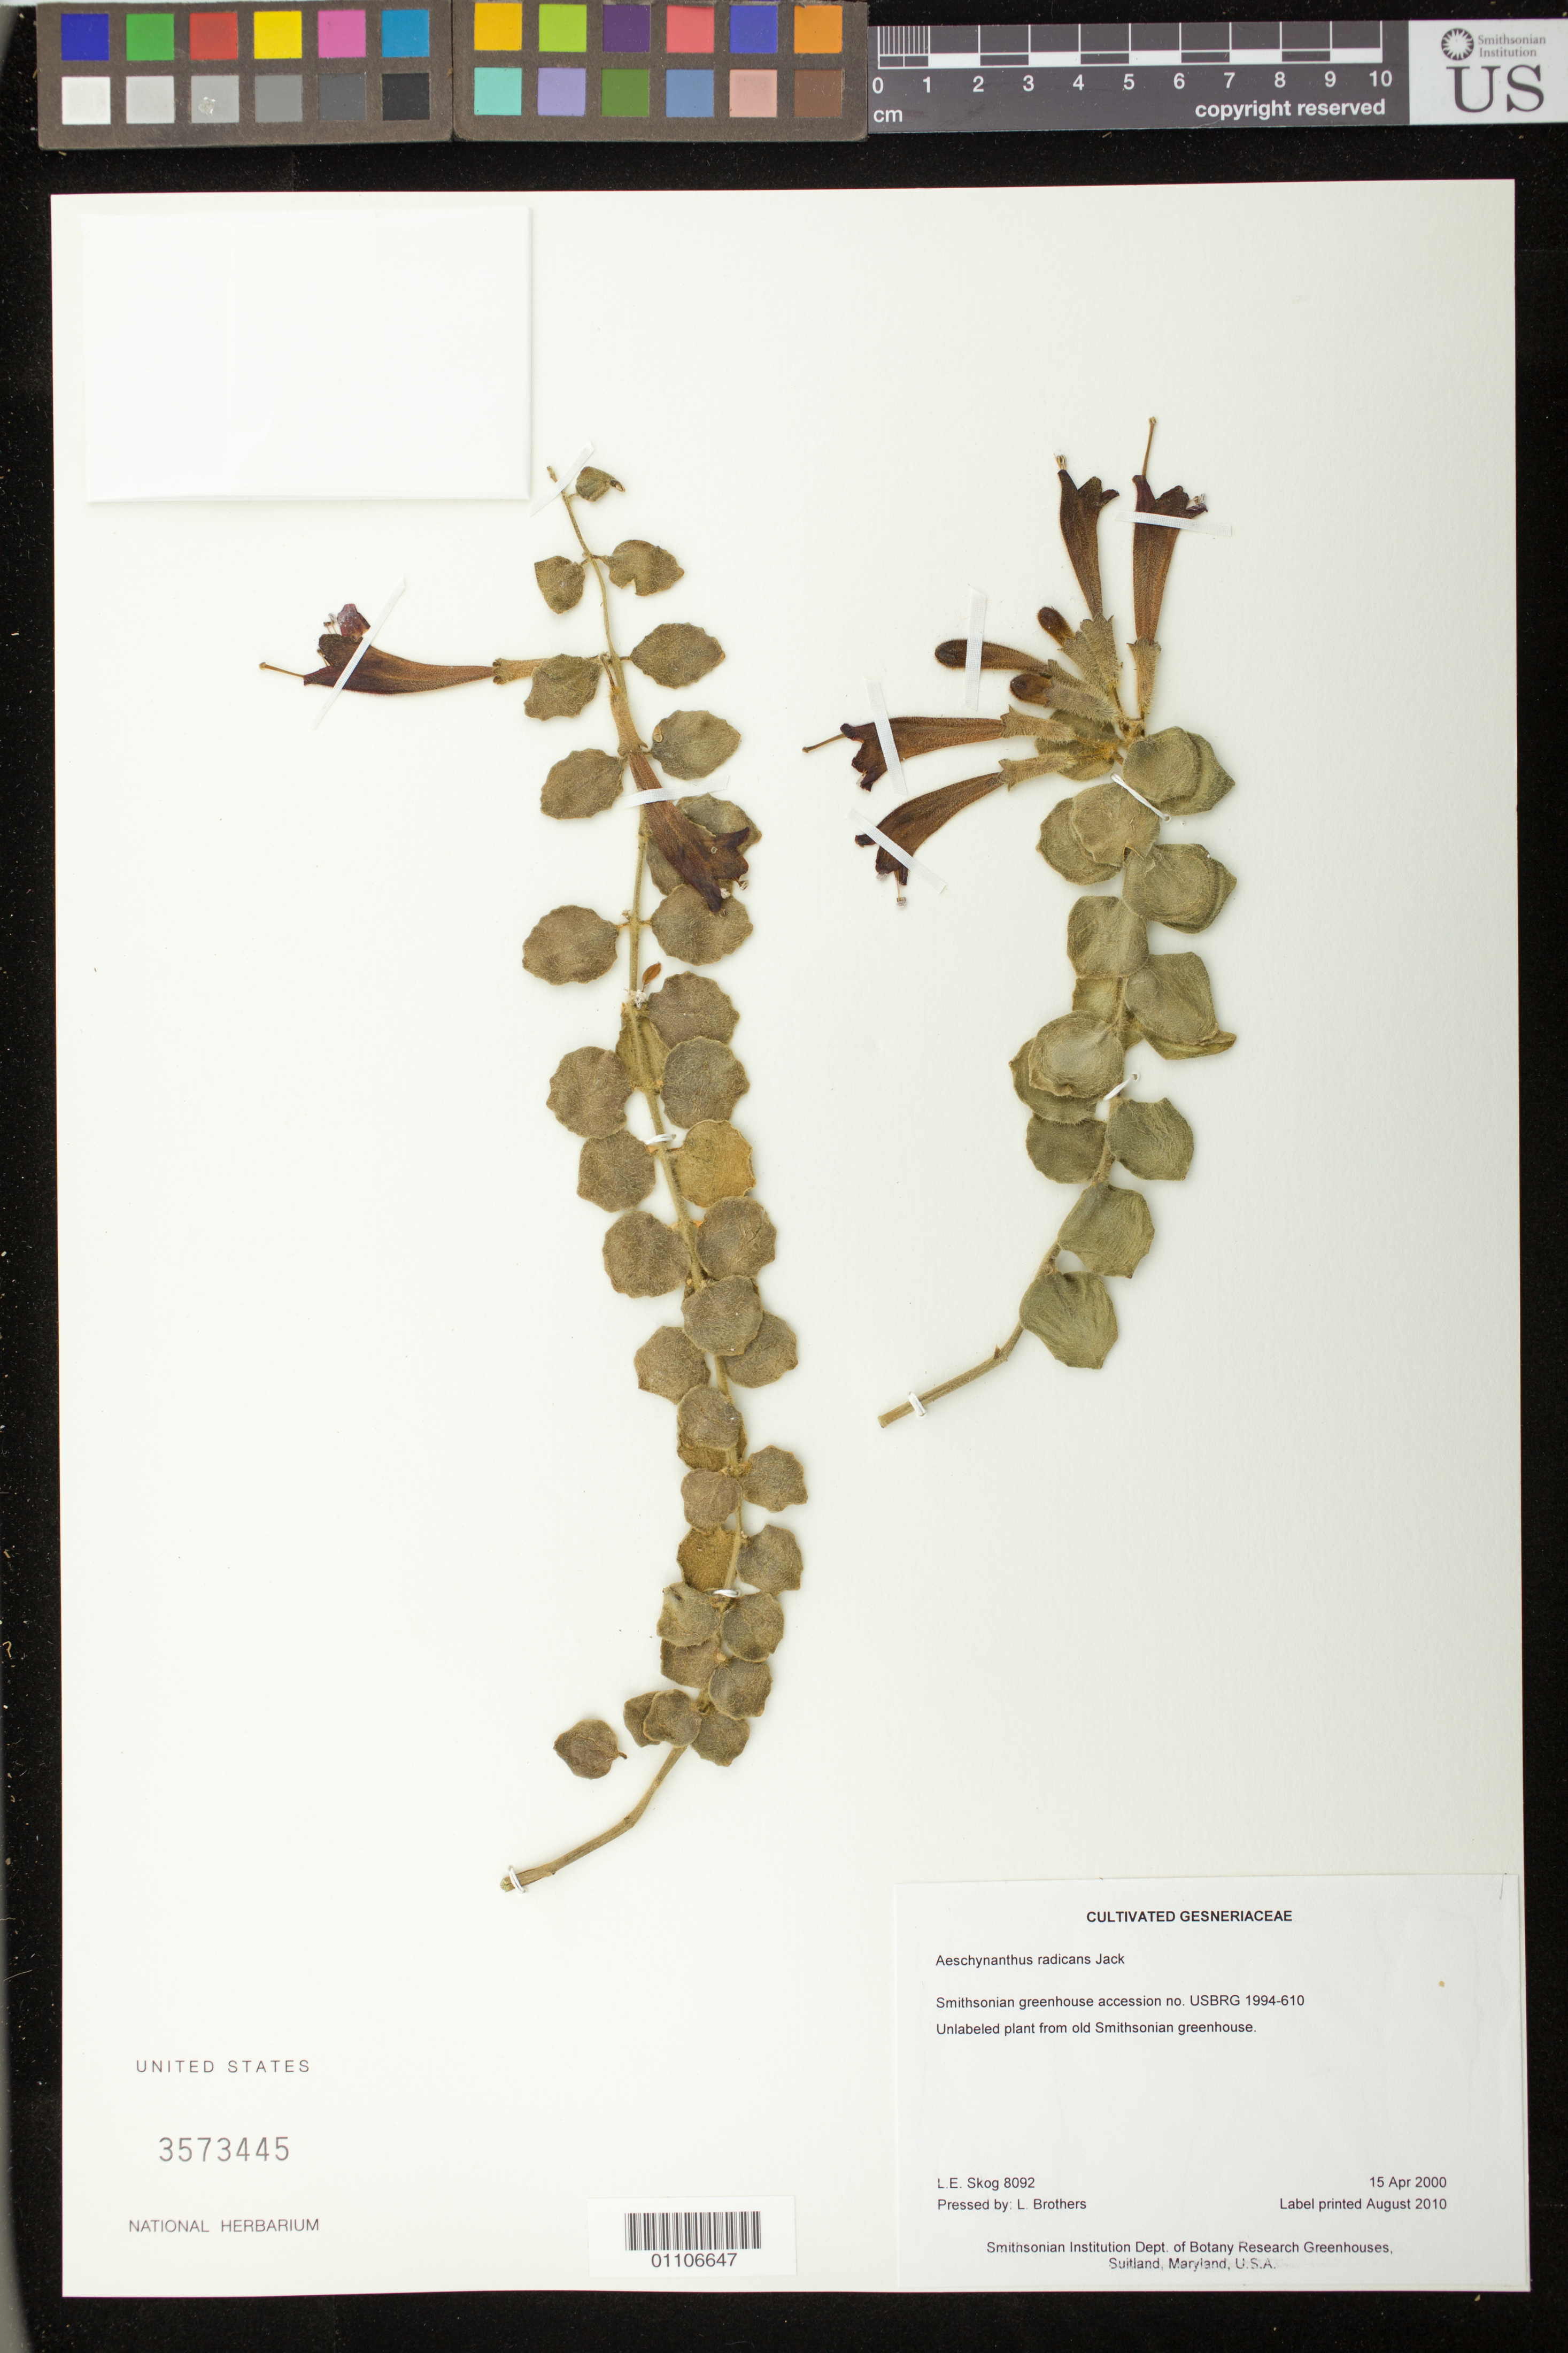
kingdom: Plantae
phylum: Tracheophyta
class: Magnoliopsida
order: Lamiales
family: Gesneriaceae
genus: Aeschynanthus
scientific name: Aeschynanthus radicans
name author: Jack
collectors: L. E. Skog & L. Brothers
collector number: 8092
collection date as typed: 15 Apr 2000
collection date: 2000-04-15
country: United States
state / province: Maryland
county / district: Prince George's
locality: Smithsonian Institution Dept. of Botany Research Greenhouses, Suitland, Maryland, U.S.A.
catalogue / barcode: US 3573445